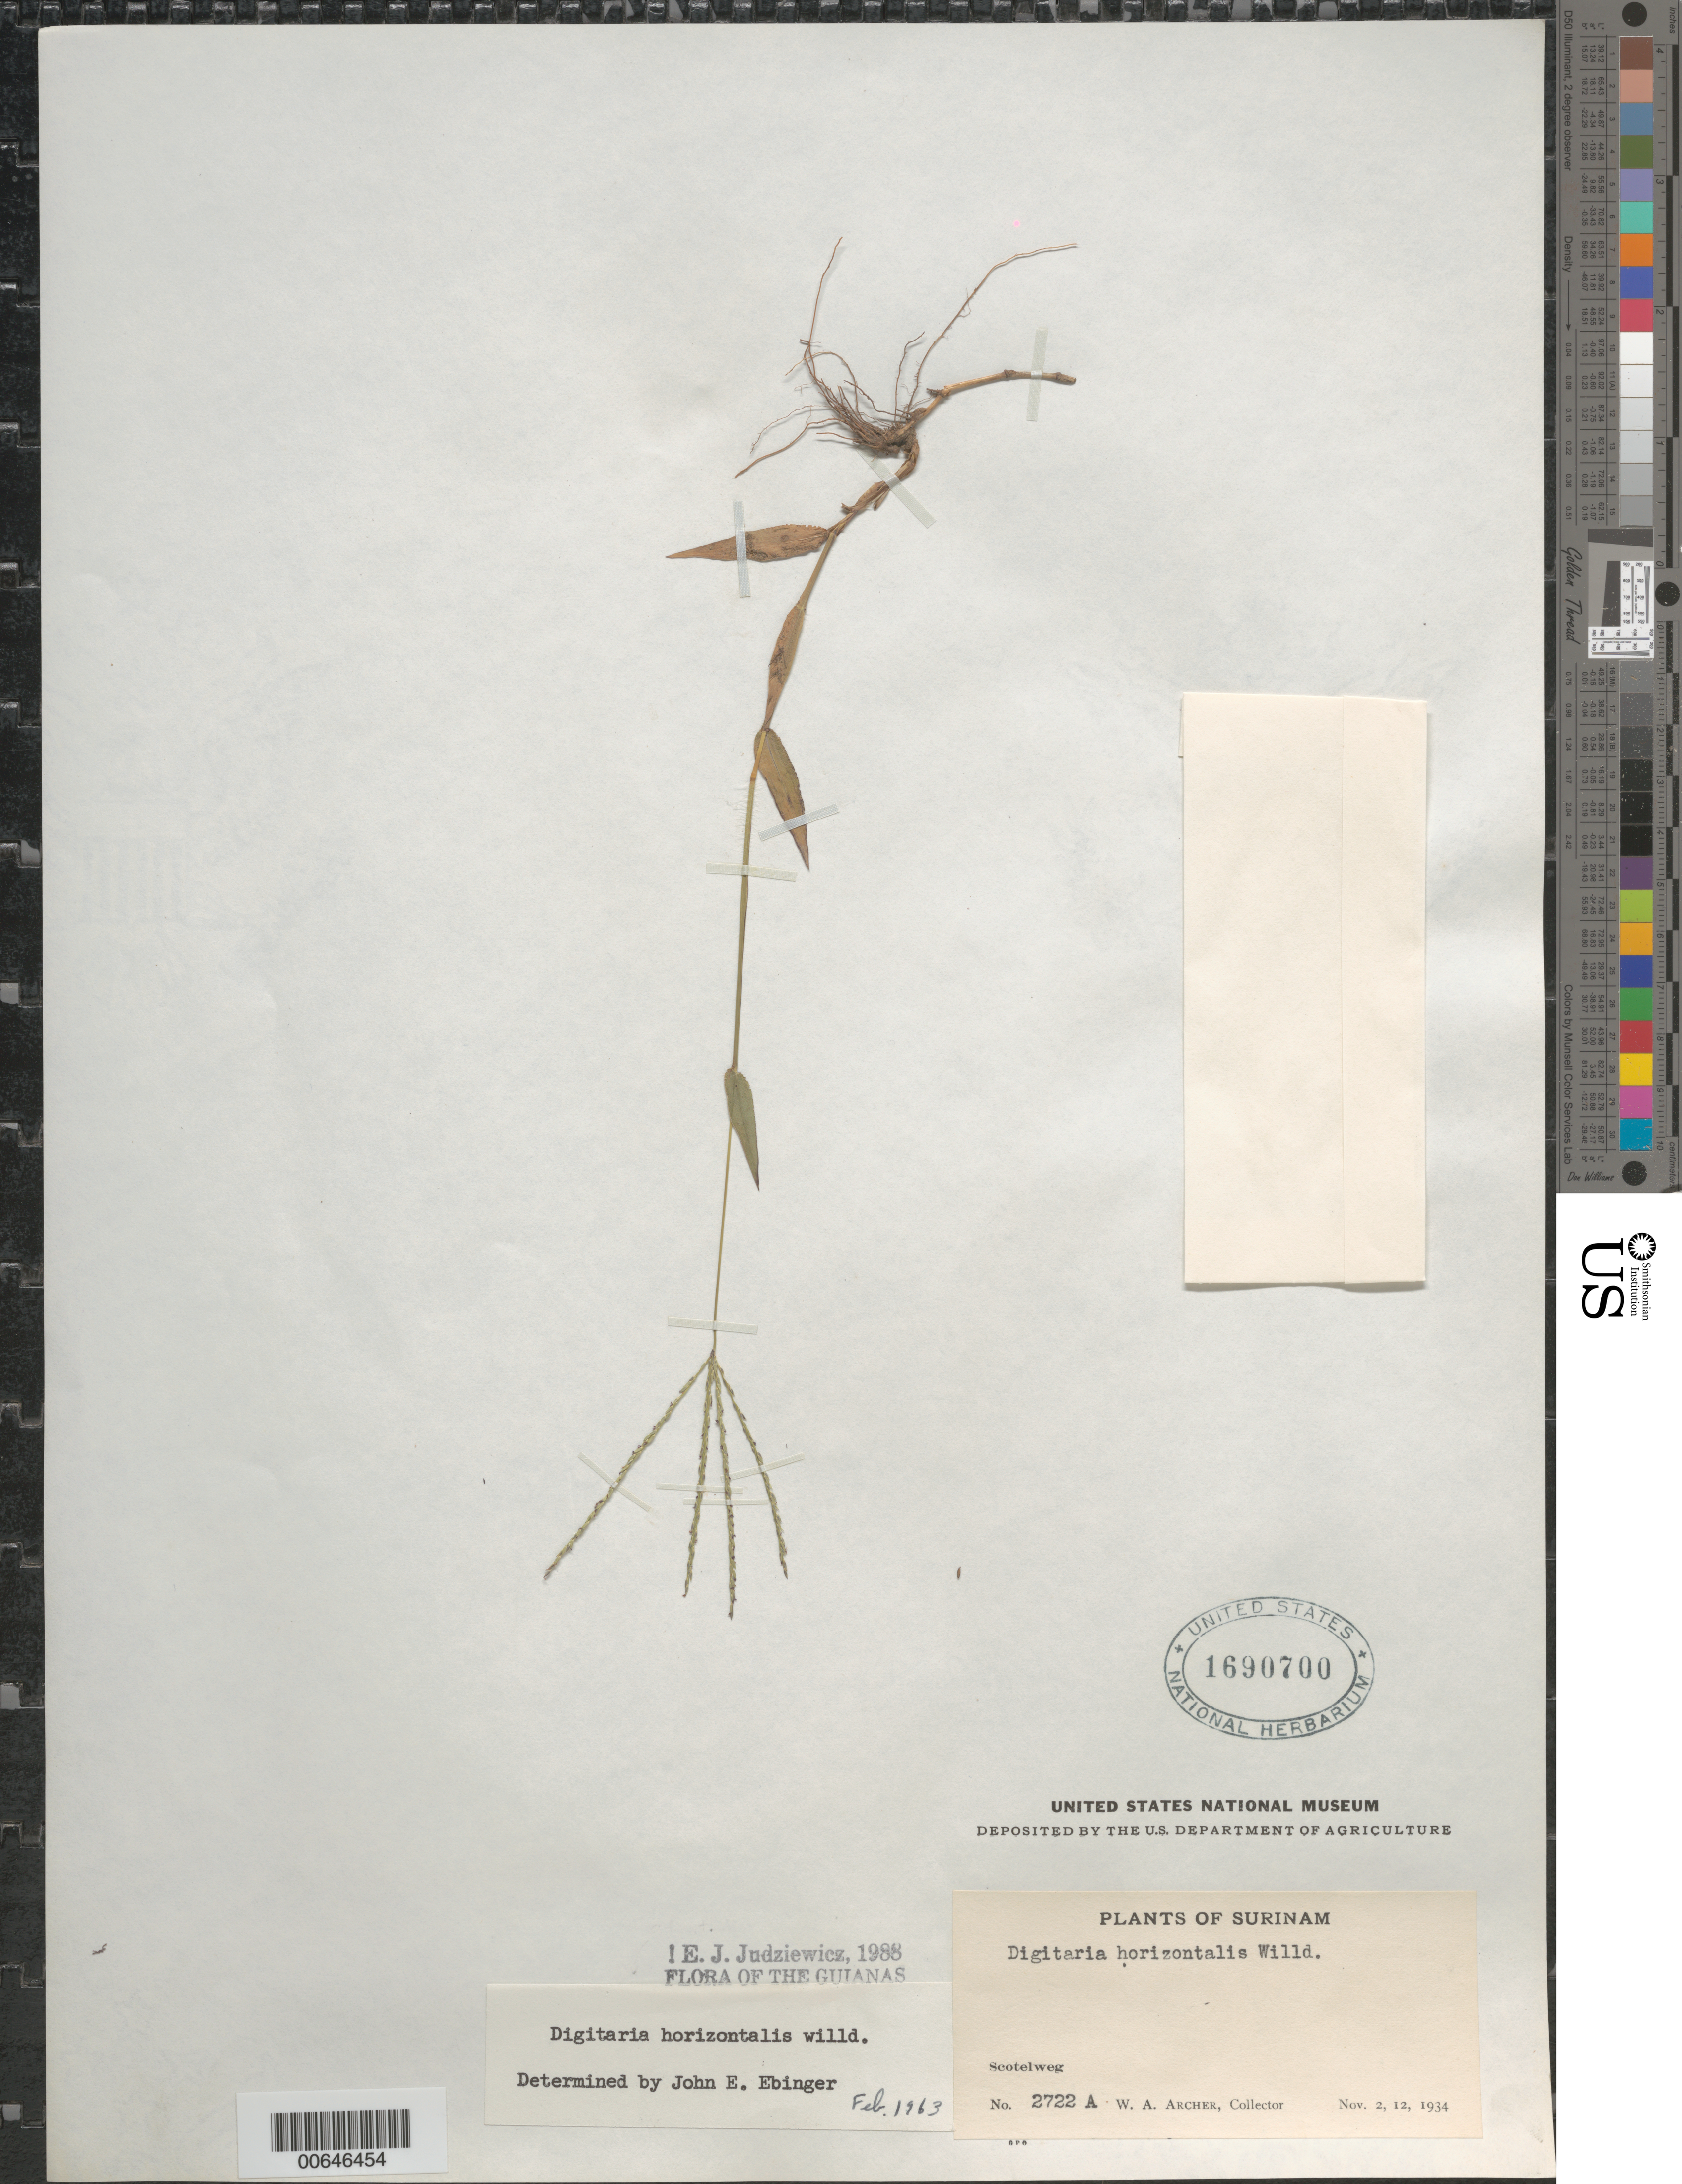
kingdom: Plantae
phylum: Tracheophyta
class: Liliopsida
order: Poales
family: Poaceae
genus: Digitaria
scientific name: Digitaria horizontalis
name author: Willd.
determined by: Judziewicz, E. J.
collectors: W. A. Archer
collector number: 2722 2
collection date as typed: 2-Nov-34 or 12-Nov-34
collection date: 1934-11-02 or 1934-11-12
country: Suriname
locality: Scotelweg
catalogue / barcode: US 1690700